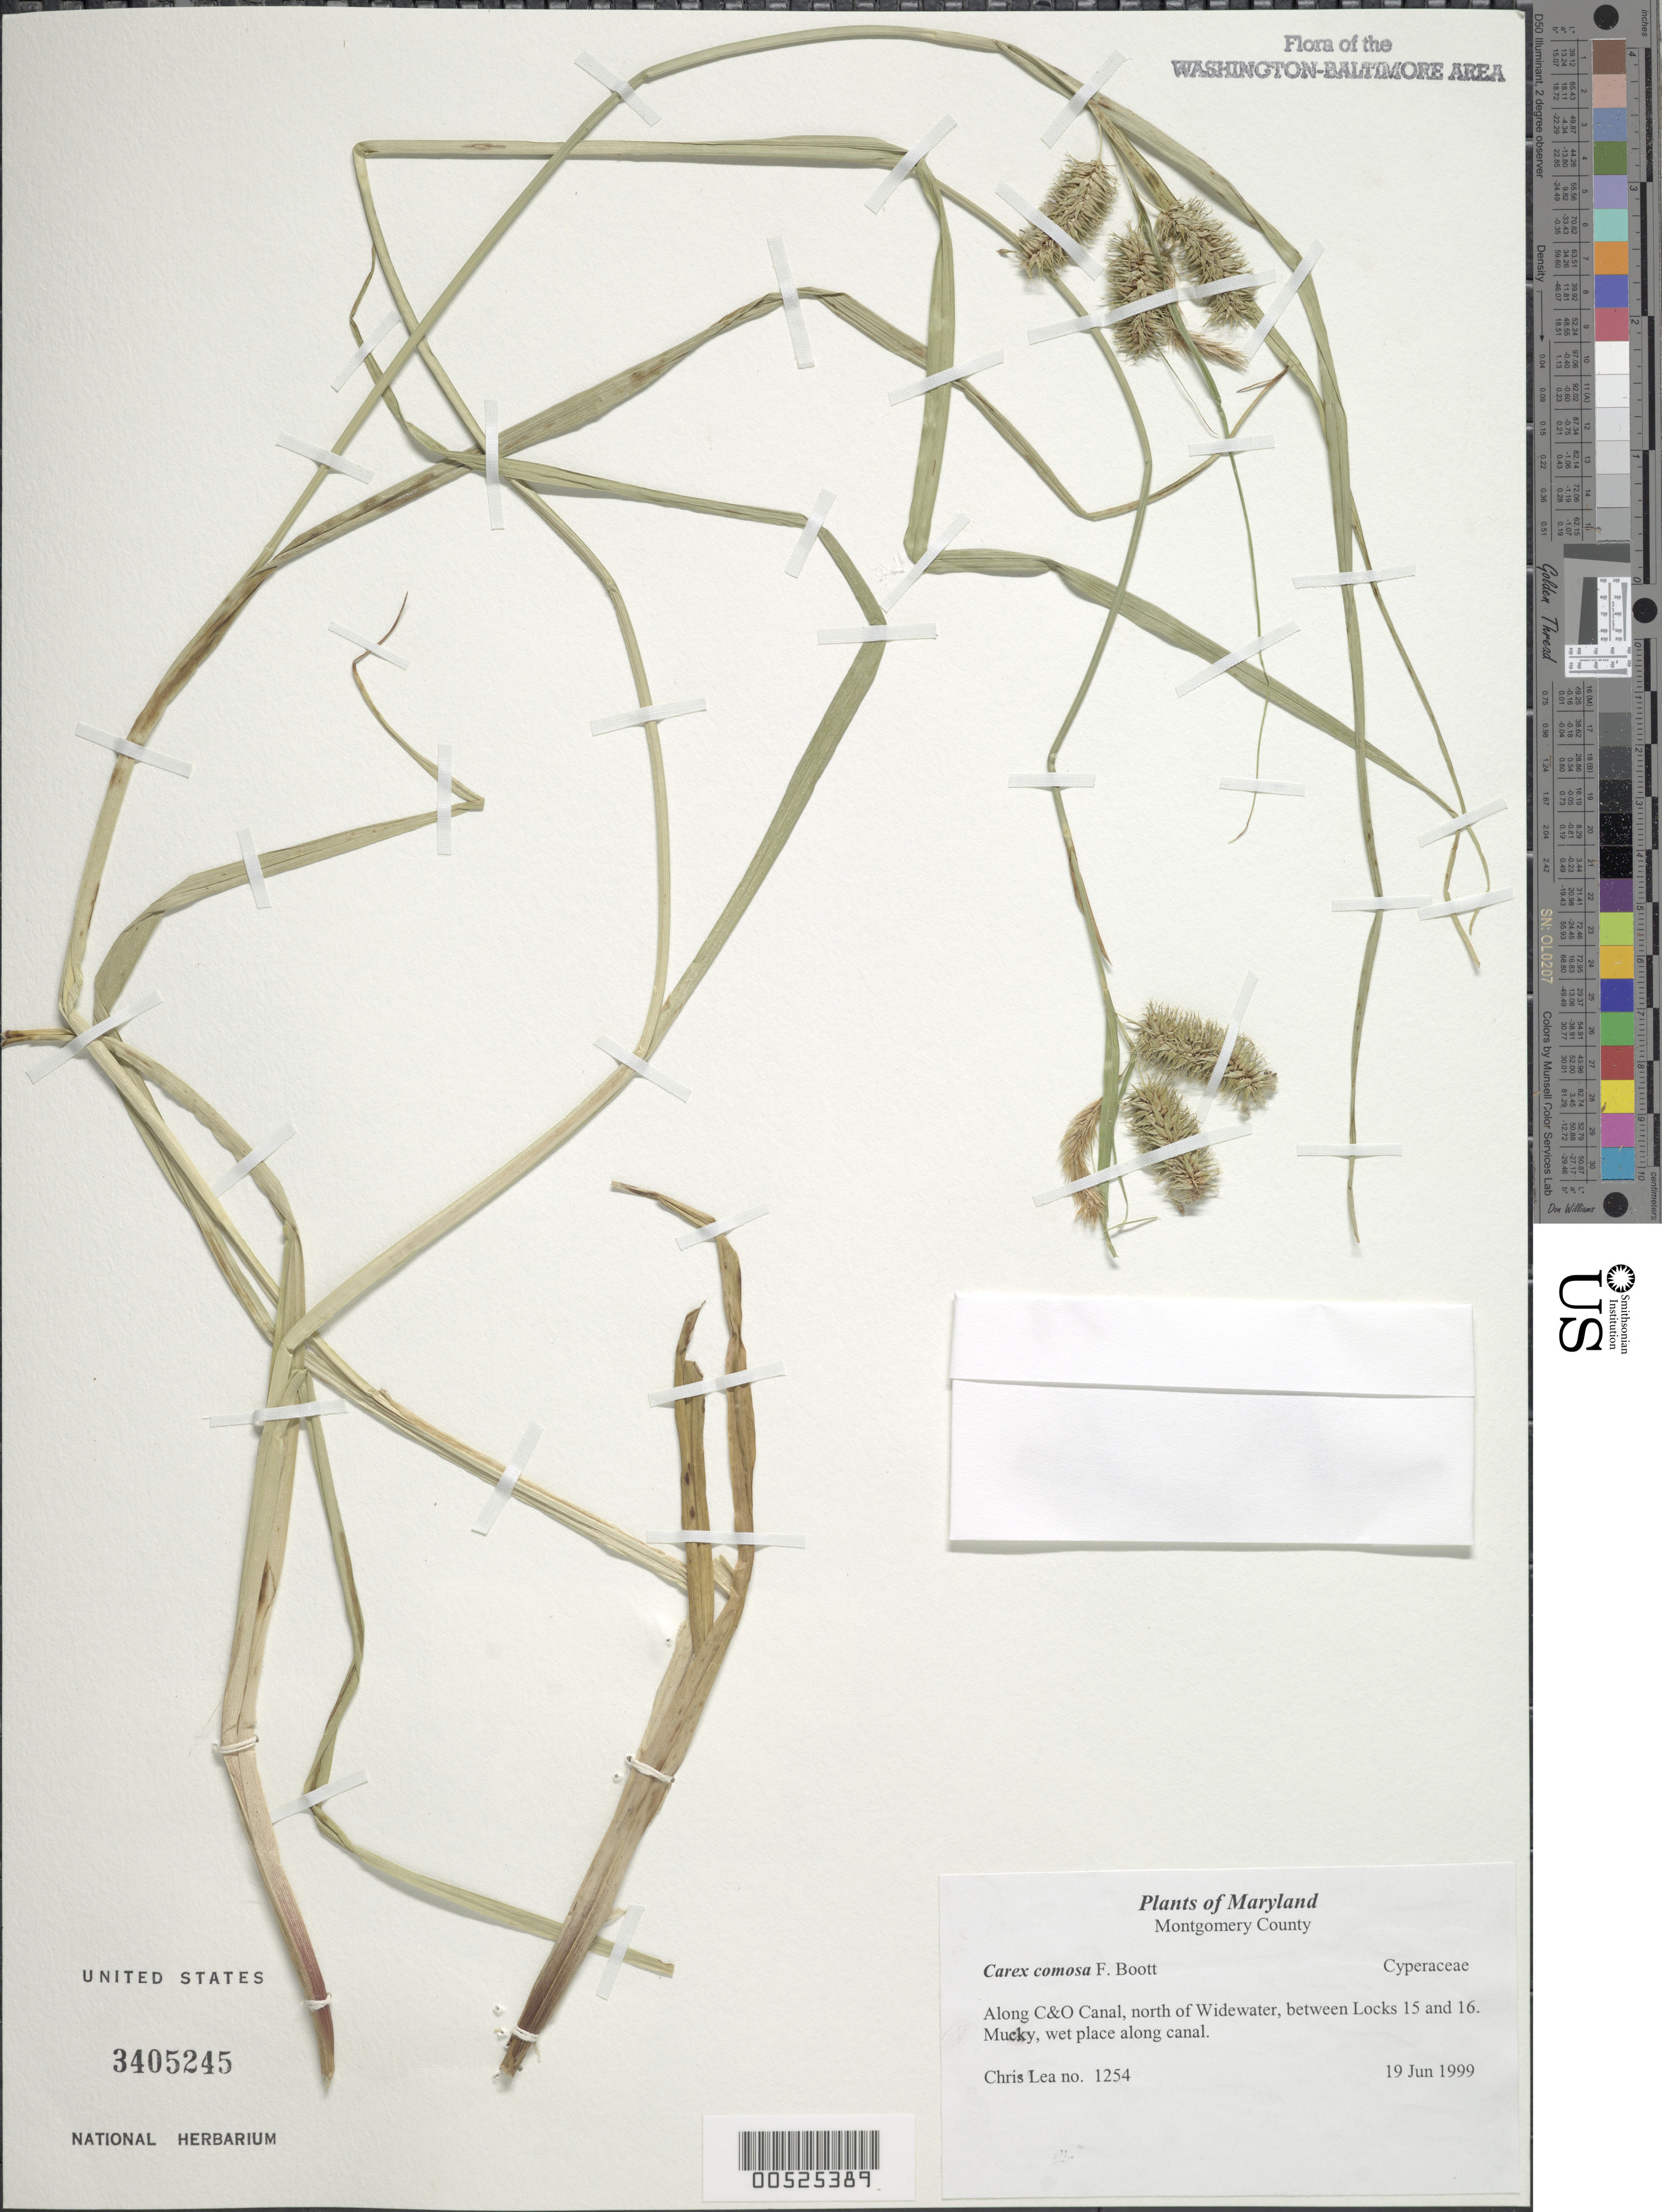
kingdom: Plantae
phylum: Tracheophyta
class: Liliopsida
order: Poales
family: Cyperaceae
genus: Carex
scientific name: Carex comosa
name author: Boott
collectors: C. Lea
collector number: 1254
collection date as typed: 19 Jun 1999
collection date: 1999-06-19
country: United States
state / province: Maryland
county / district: Montgomery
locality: Along C&O Canal, north of Widewater, between Locks 15 & 16.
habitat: Mucky, wet place along canal.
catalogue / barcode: US 3405245